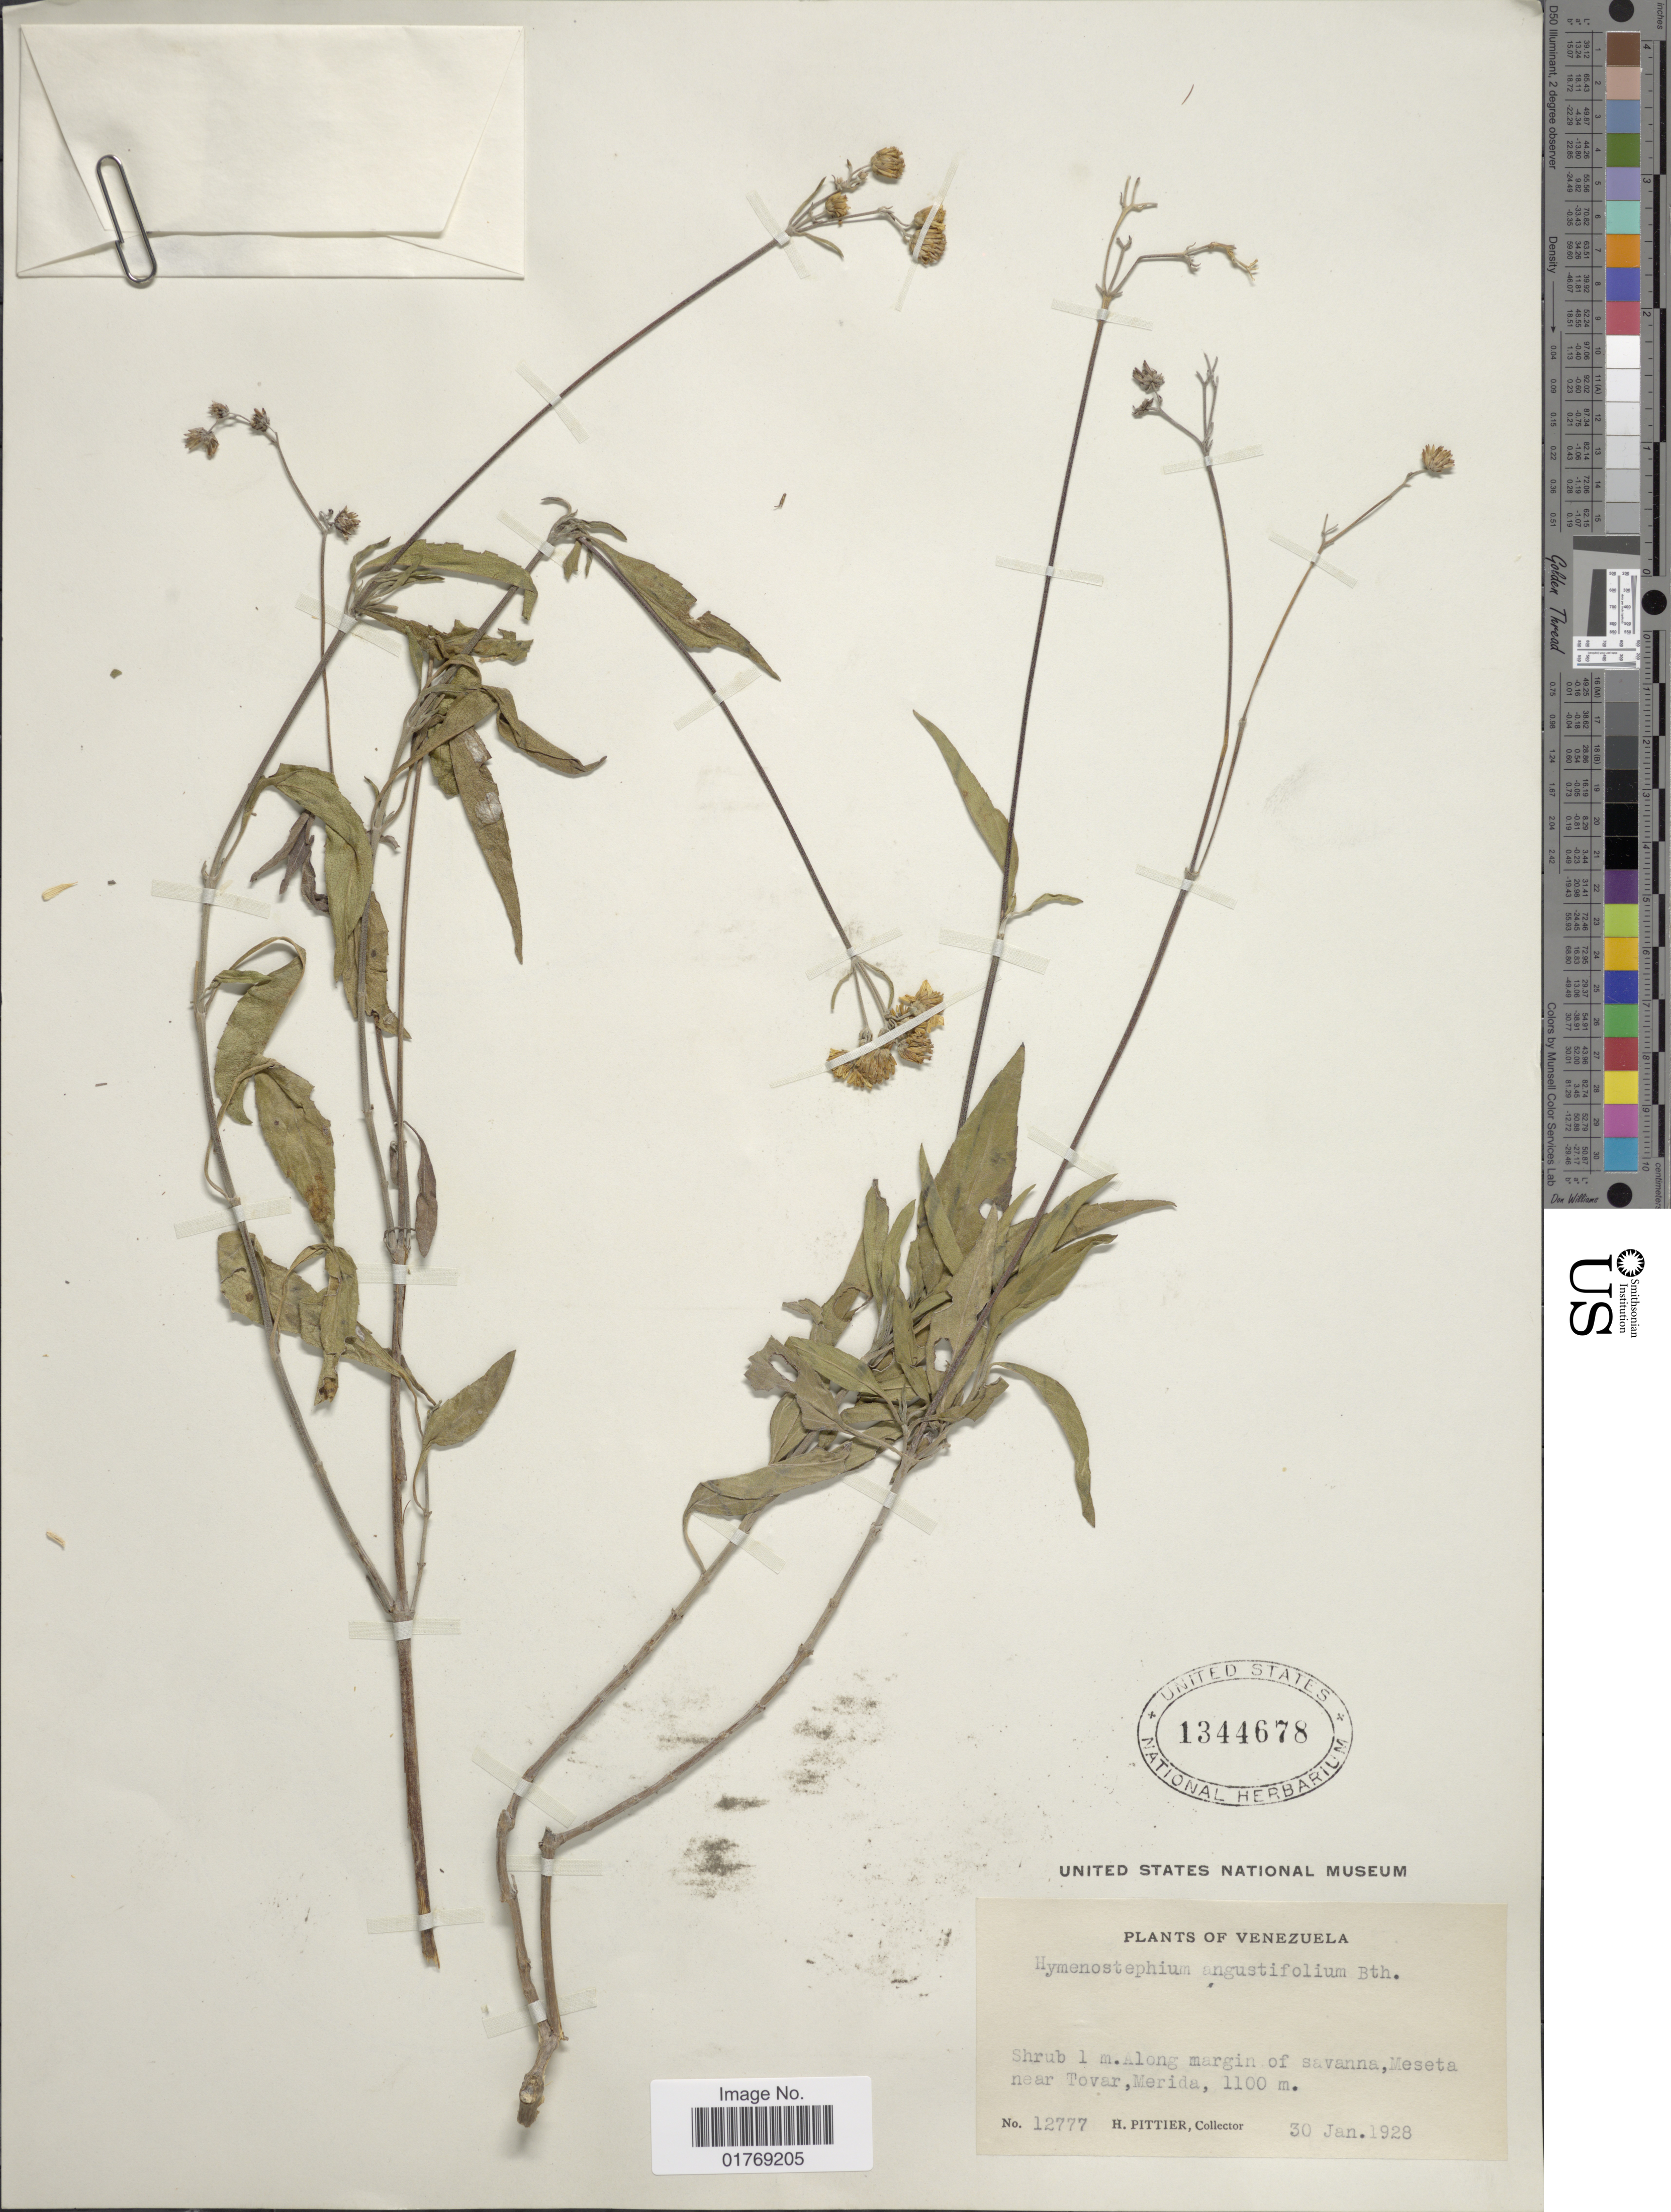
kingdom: Plantae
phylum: Tracheophyta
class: Magnoliopsida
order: Asterales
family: Asteraceae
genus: Viguiera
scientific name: Viguiera viride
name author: (Steyerm.) H. Rob.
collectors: H. F. Pittier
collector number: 12777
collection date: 1928-01-30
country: Venezuela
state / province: Mérida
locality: Along margin of savanna, Meseta near Tovar, Merida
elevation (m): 1100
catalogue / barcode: US 1344678